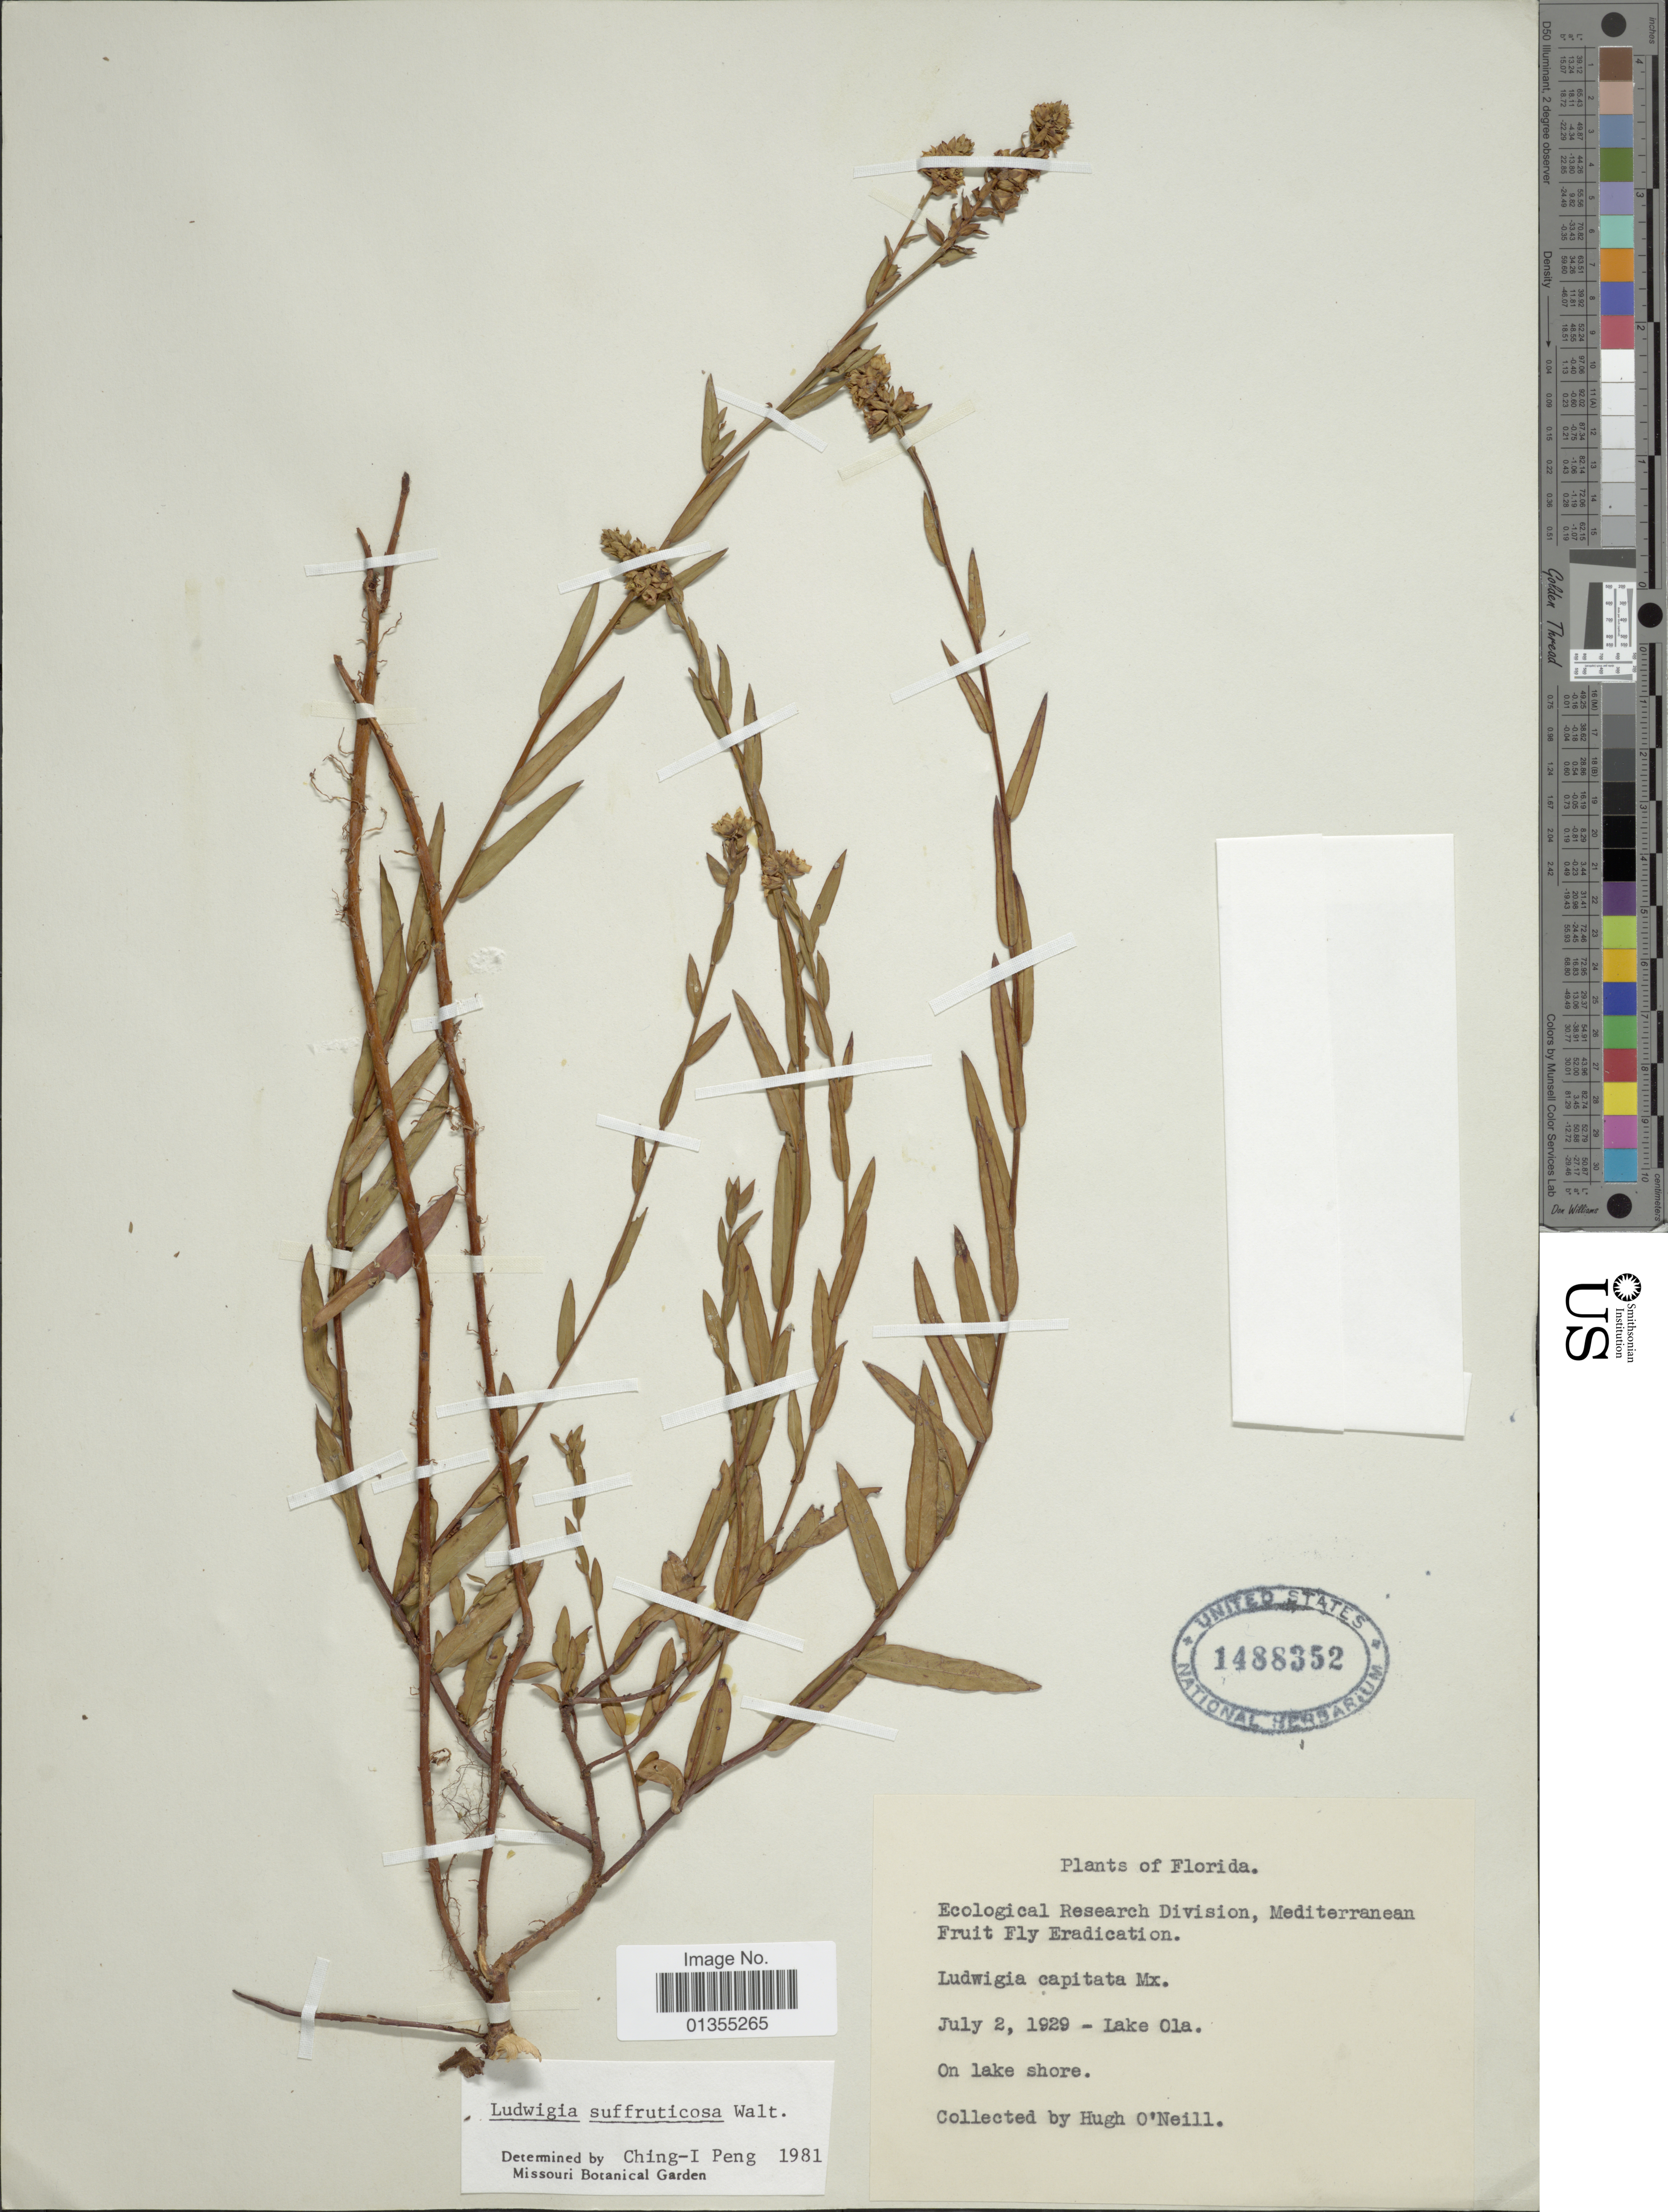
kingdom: Plantae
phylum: Tracheophyta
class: Magnoliopsida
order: Myrtales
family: Onagraceae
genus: Ludwigia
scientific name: Ludwigia suffruticosa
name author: Walter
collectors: H. T. O' Neill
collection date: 1929-07-02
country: United States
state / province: Florida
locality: Lake Ola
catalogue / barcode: US 1488352